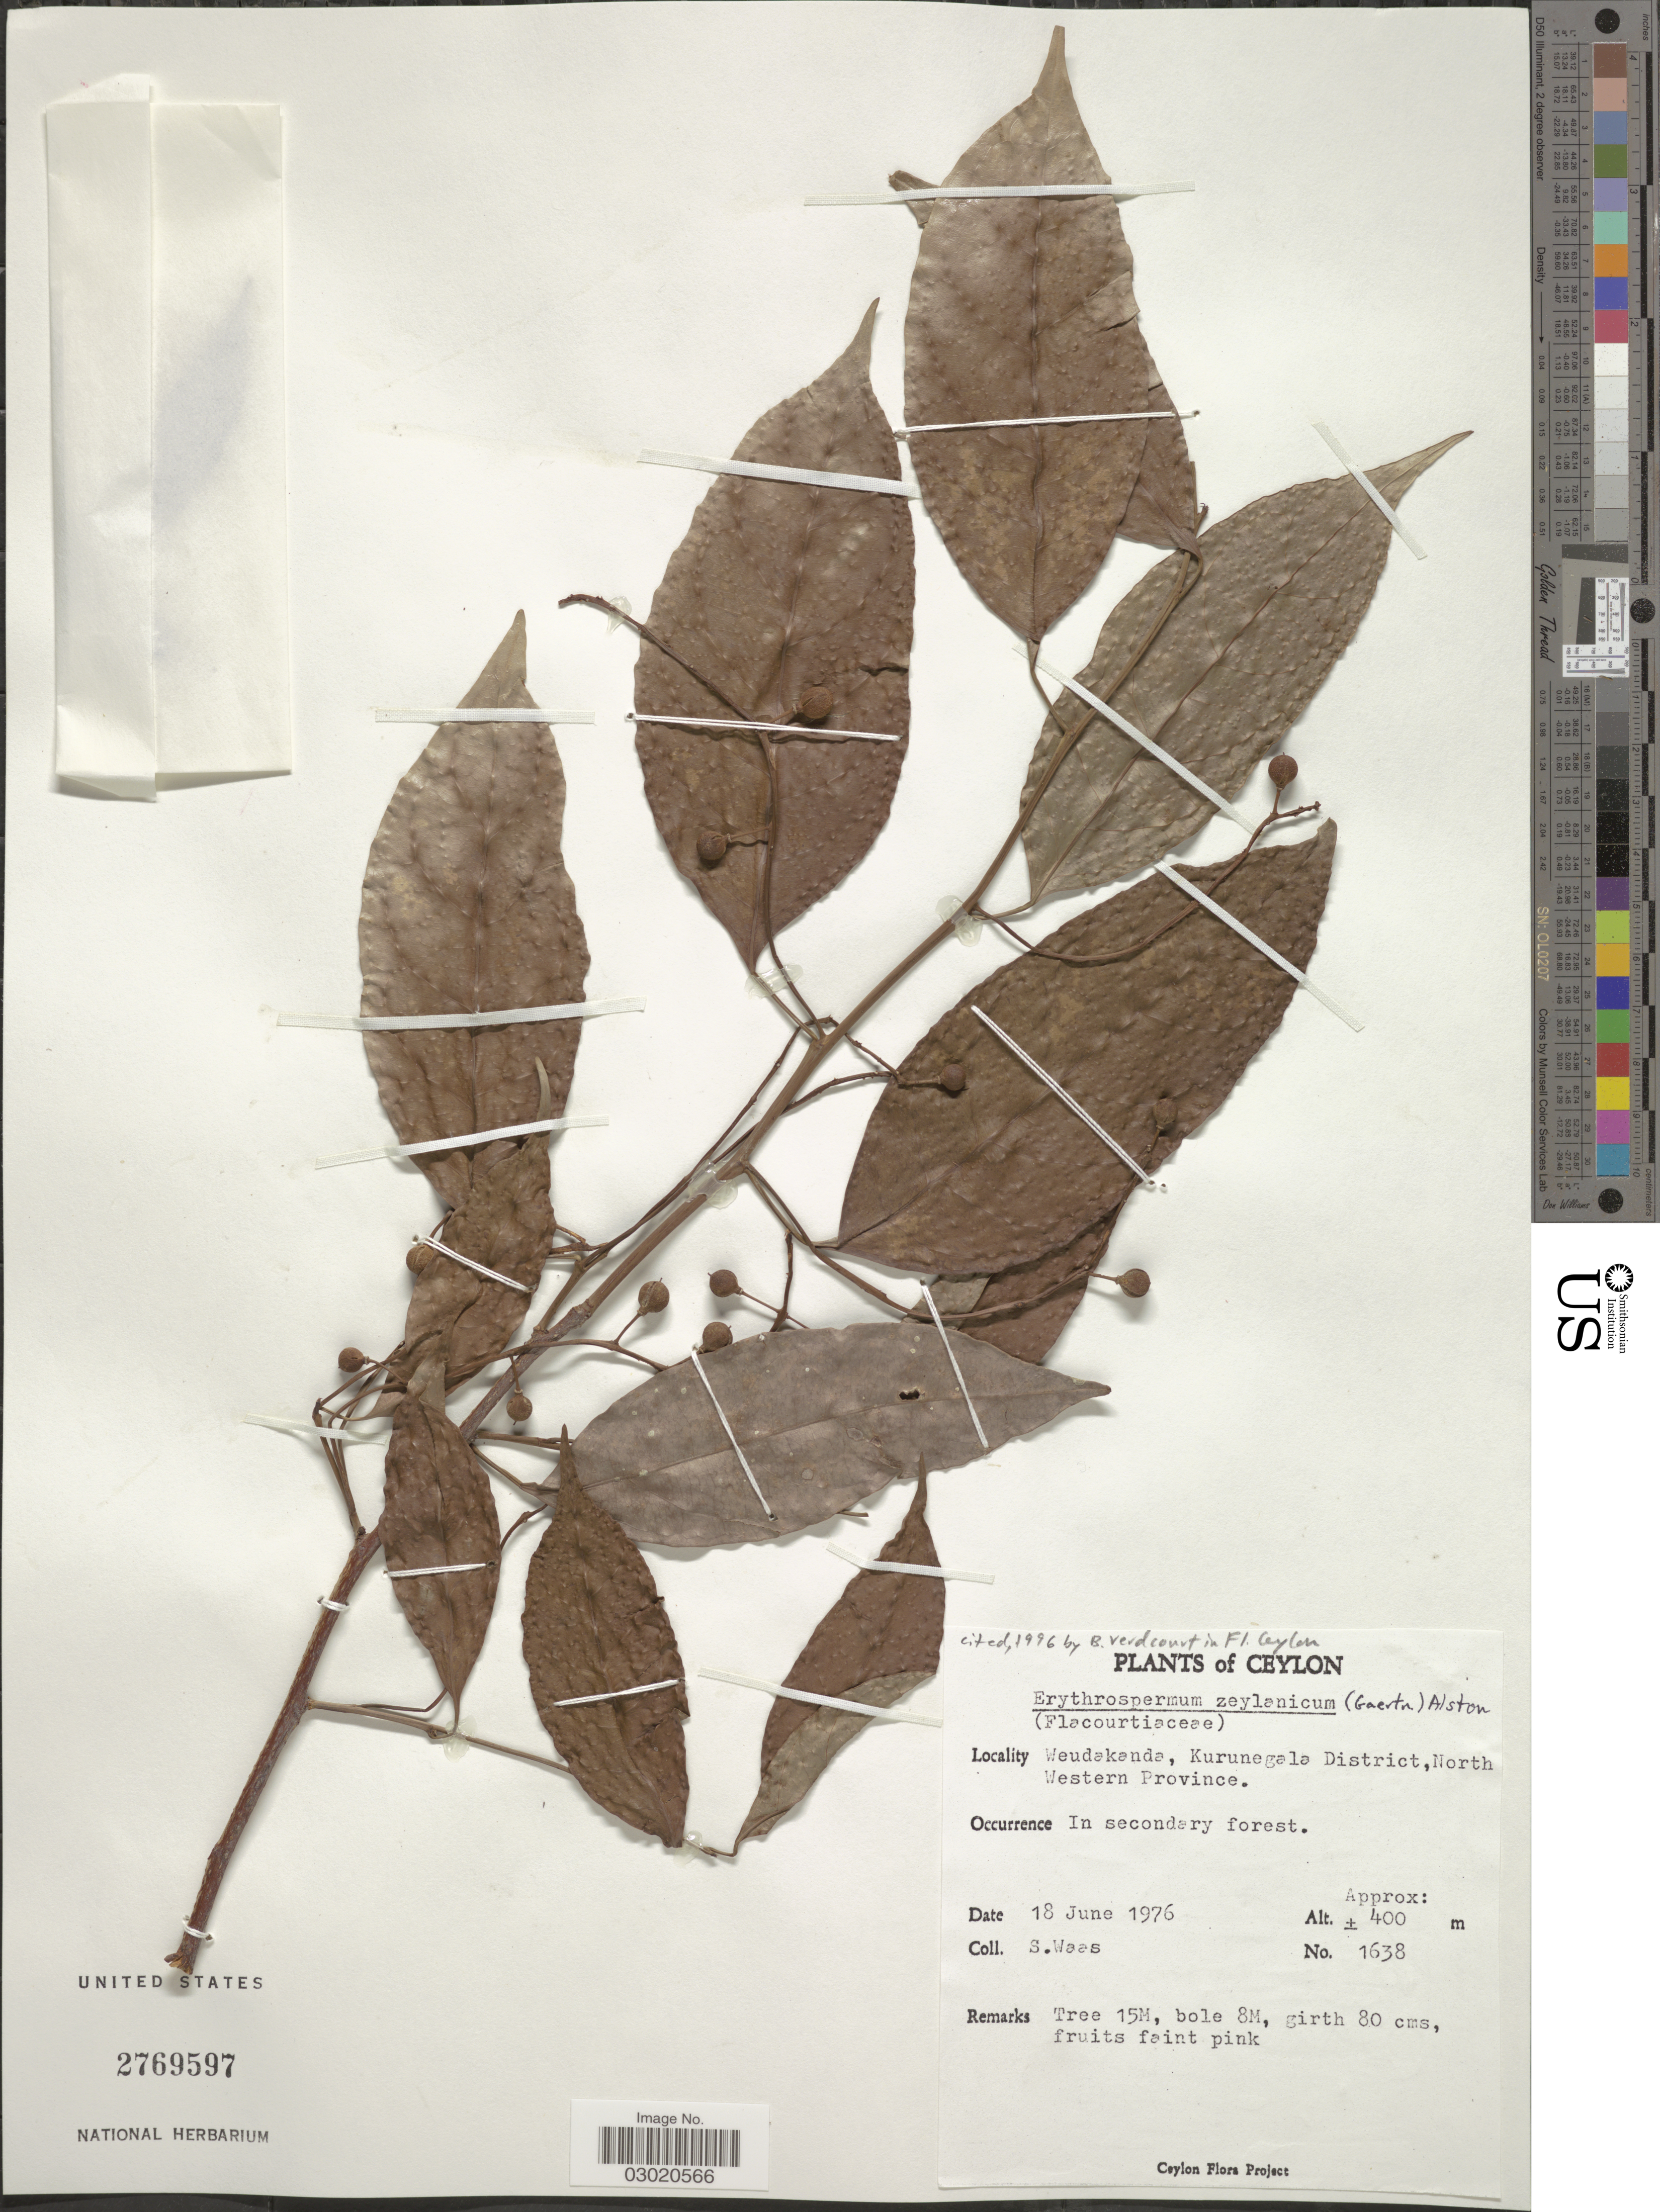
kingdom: Plantae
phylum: Tracheophyta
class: Magnoliopsida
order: Malpighiales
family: Achariaceae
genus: Erythrospermum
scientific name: Erythrospermum zeylanicum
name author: (Gaertn.) Alston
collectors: S. Waas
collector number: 1638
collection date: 1976-06-18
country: Sri Lanka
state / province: North Western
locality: Ceylon, Weudakanda, Kurunegala District, North Western Province.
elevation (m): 400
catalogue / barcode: US 2769597